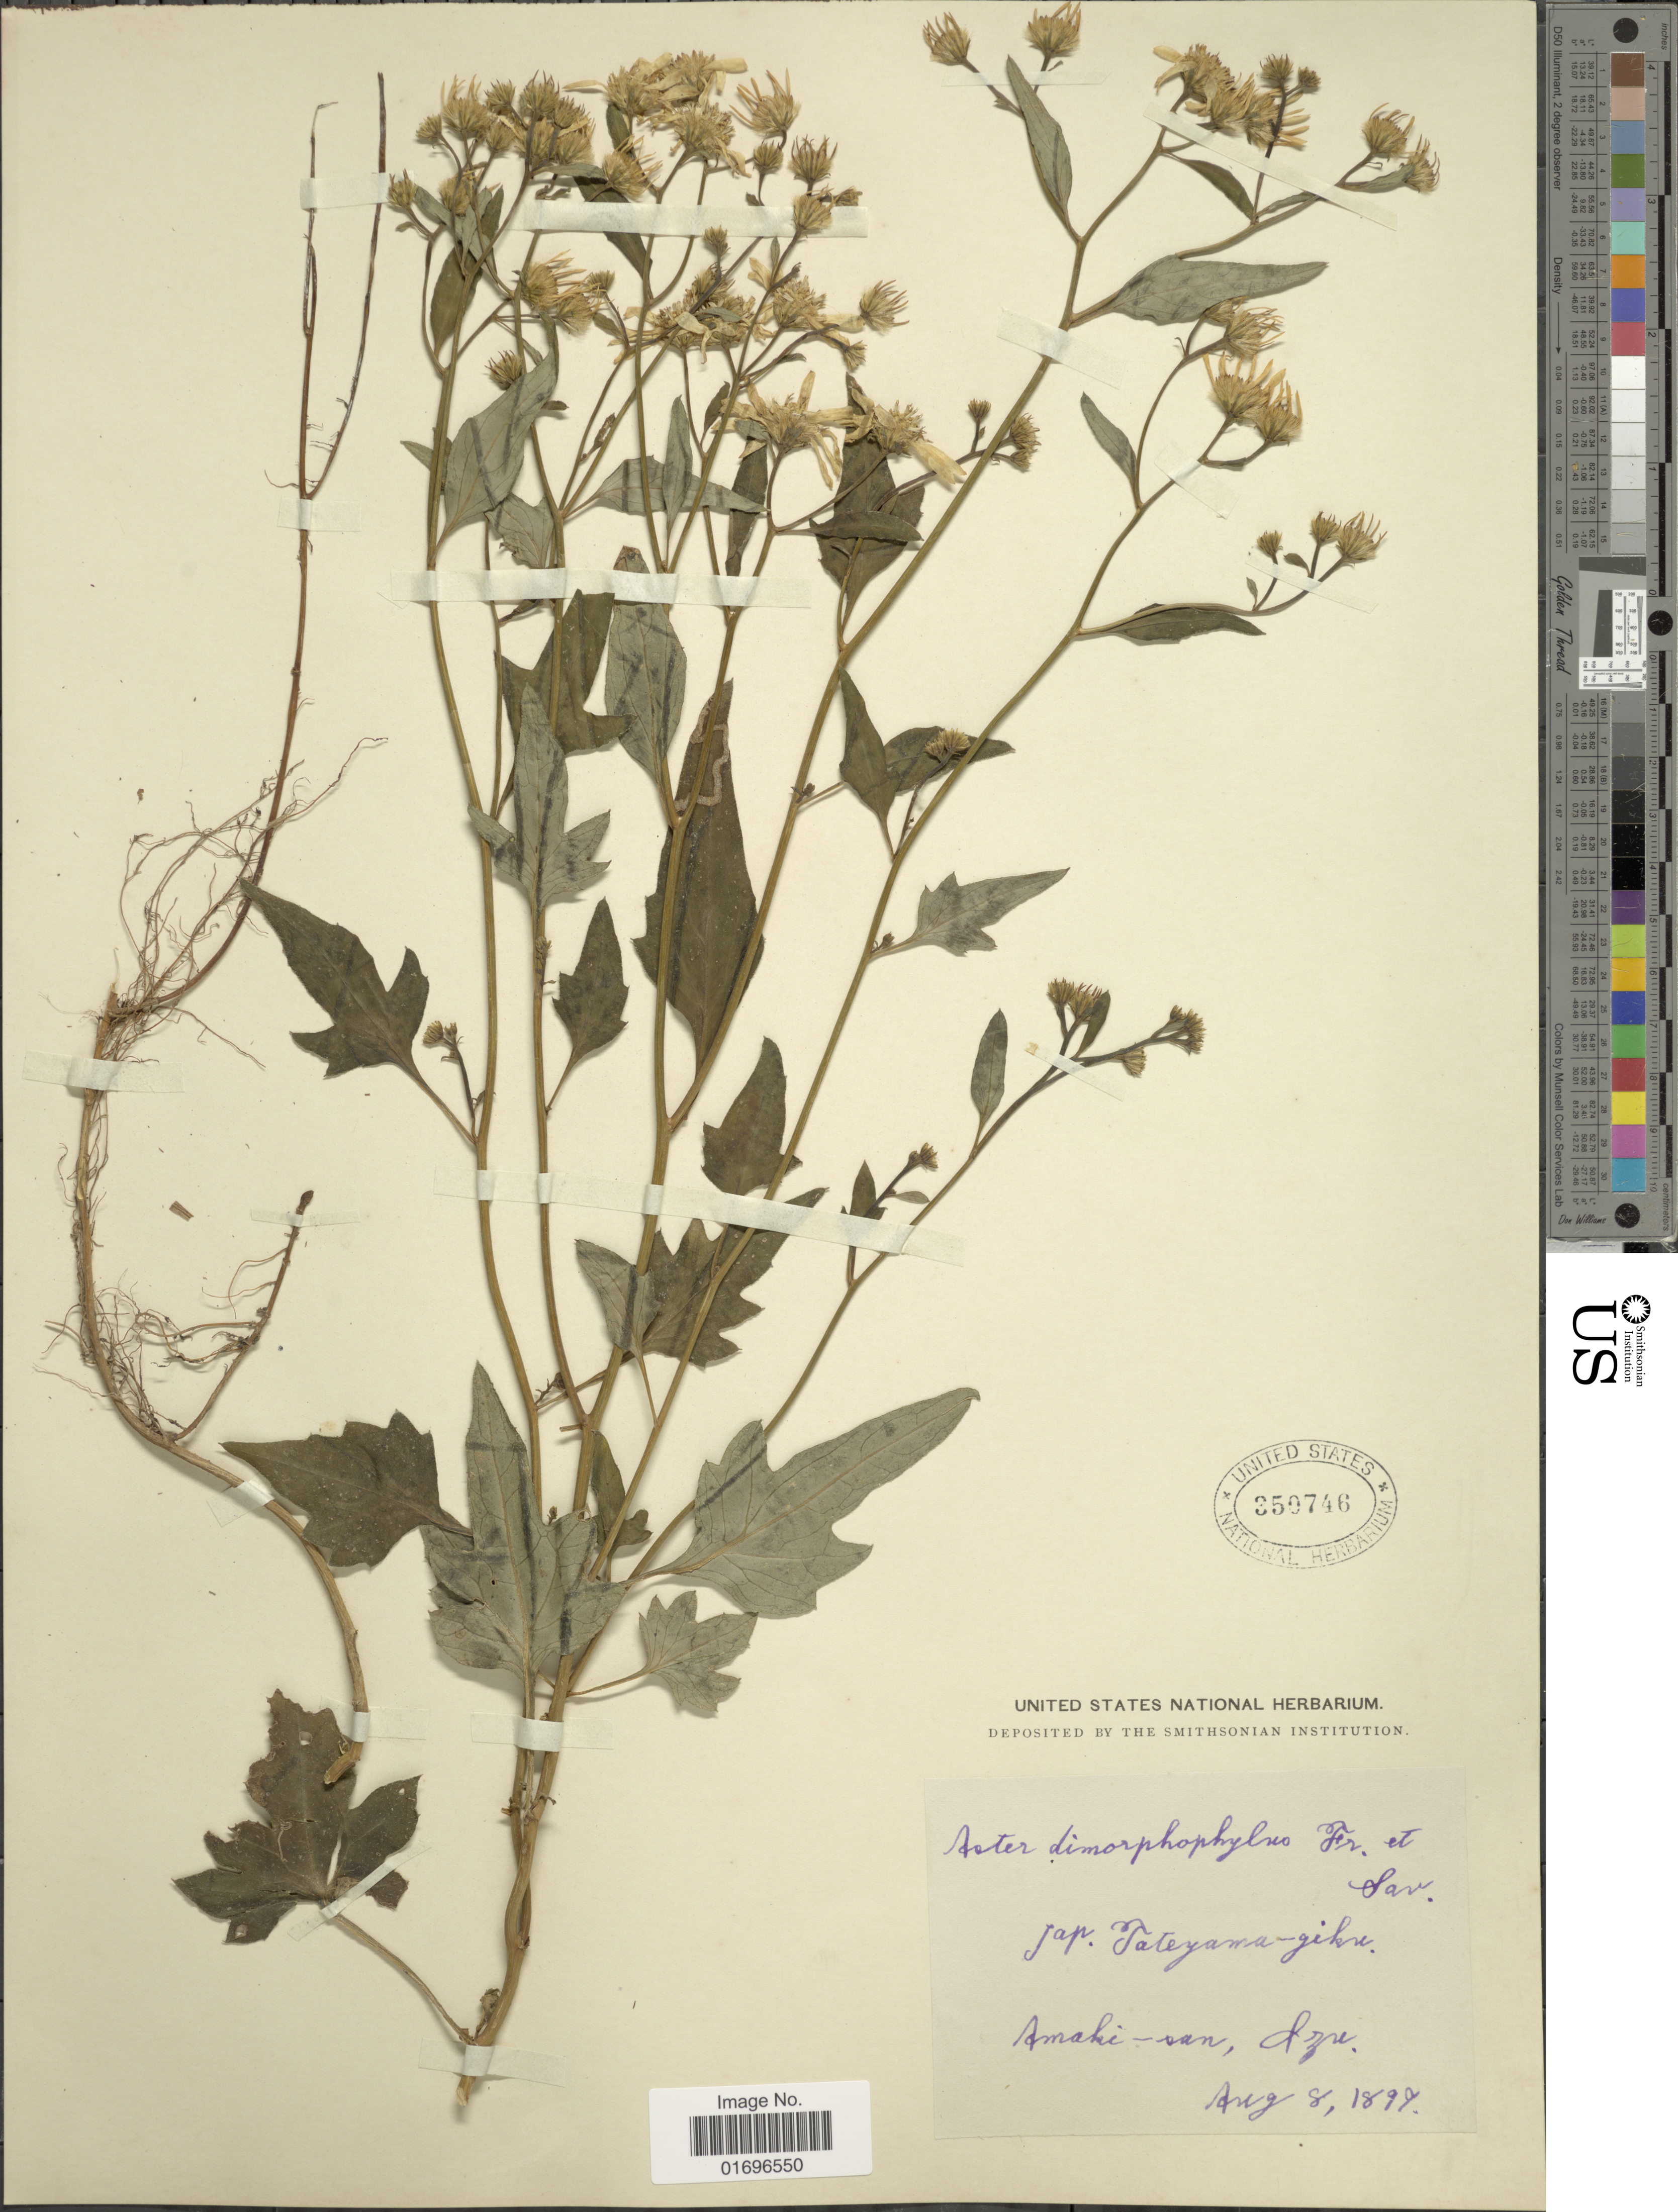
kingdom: Plantae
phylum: Tracheophyta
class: Magnoliopsida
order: Asterales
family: Asteraceae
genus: Aster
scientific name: Aster dimorphophyllus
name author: Franch. & Sav.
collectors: U.S. National Herbarium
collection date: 1897-08-08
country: Japan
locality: Amaki-san, Izu.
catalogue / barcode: US 350746